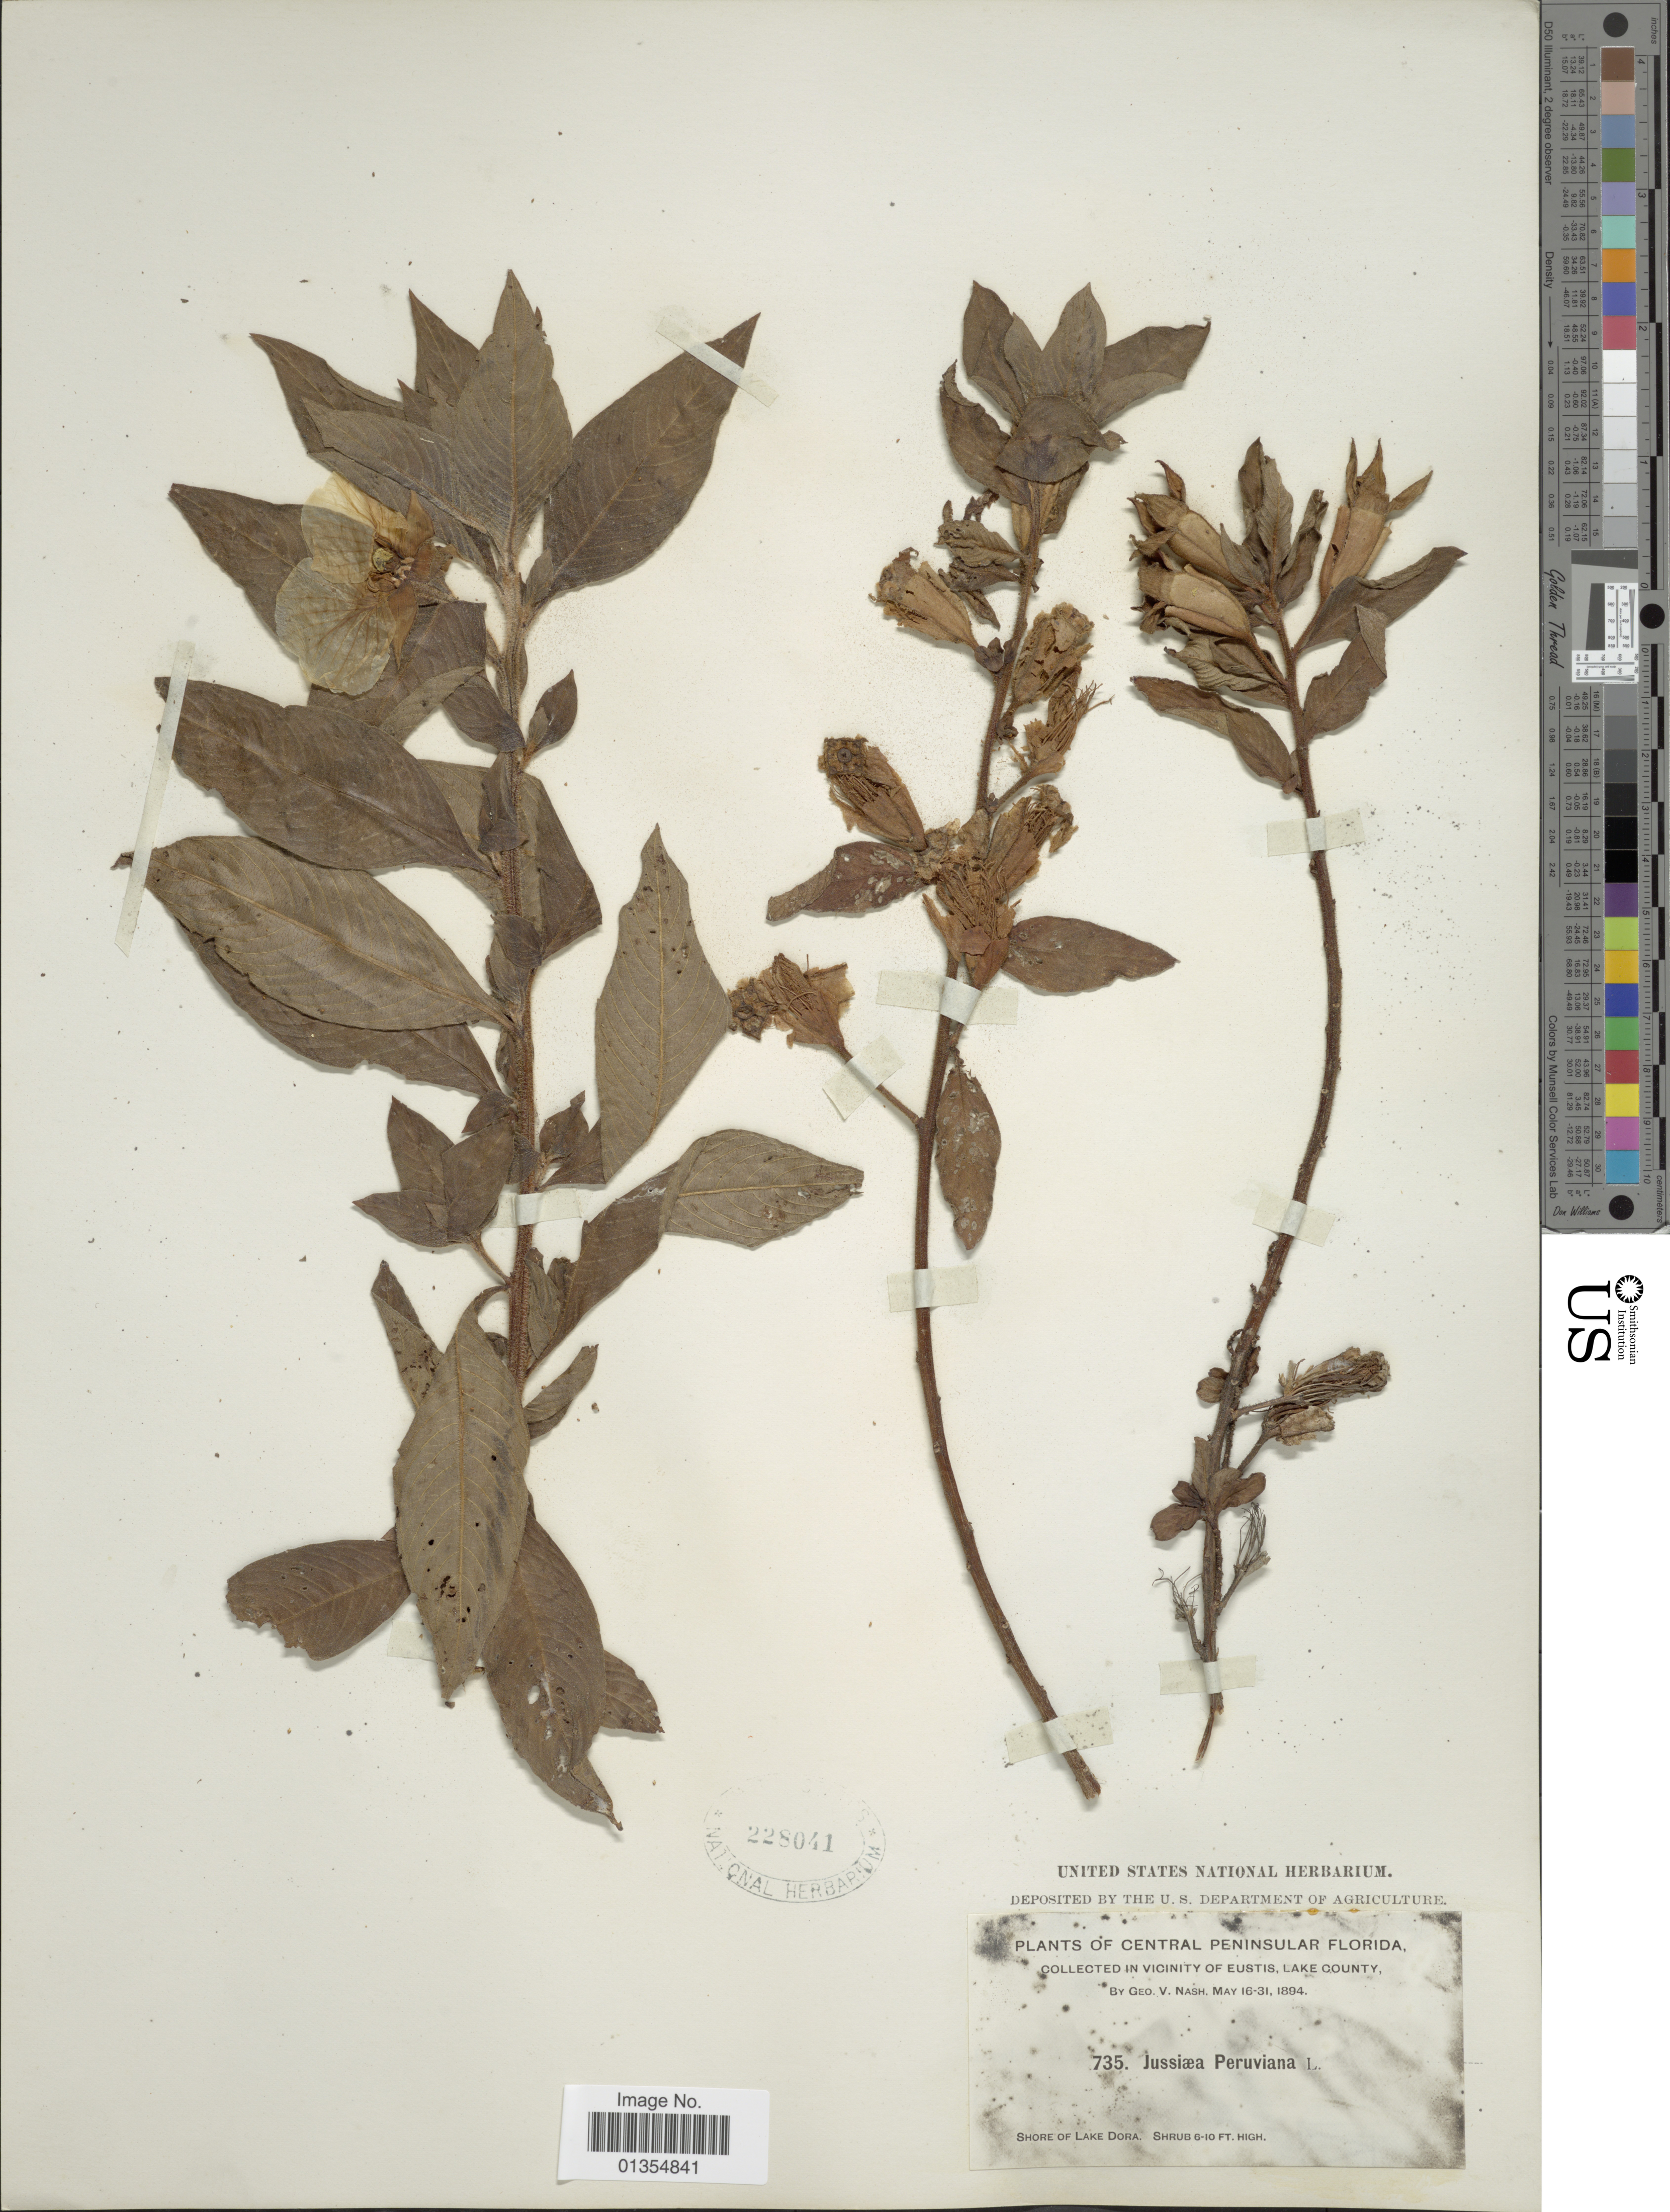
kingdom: Plantae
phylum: Tracheophyta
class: Magnoliopsida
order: Myrtales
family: Onagraceae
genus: Ludwigia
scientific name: Ludwigia peruviana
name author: (L.) H. Hara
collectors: G. V. Nash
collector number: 735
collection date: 1894-05-16/1894-05-31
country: United States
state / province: Florida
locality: Central Peninsular Florida, Vicinity of Eustis, Lake County, Shore of Lake Dora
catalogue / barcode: US 228041